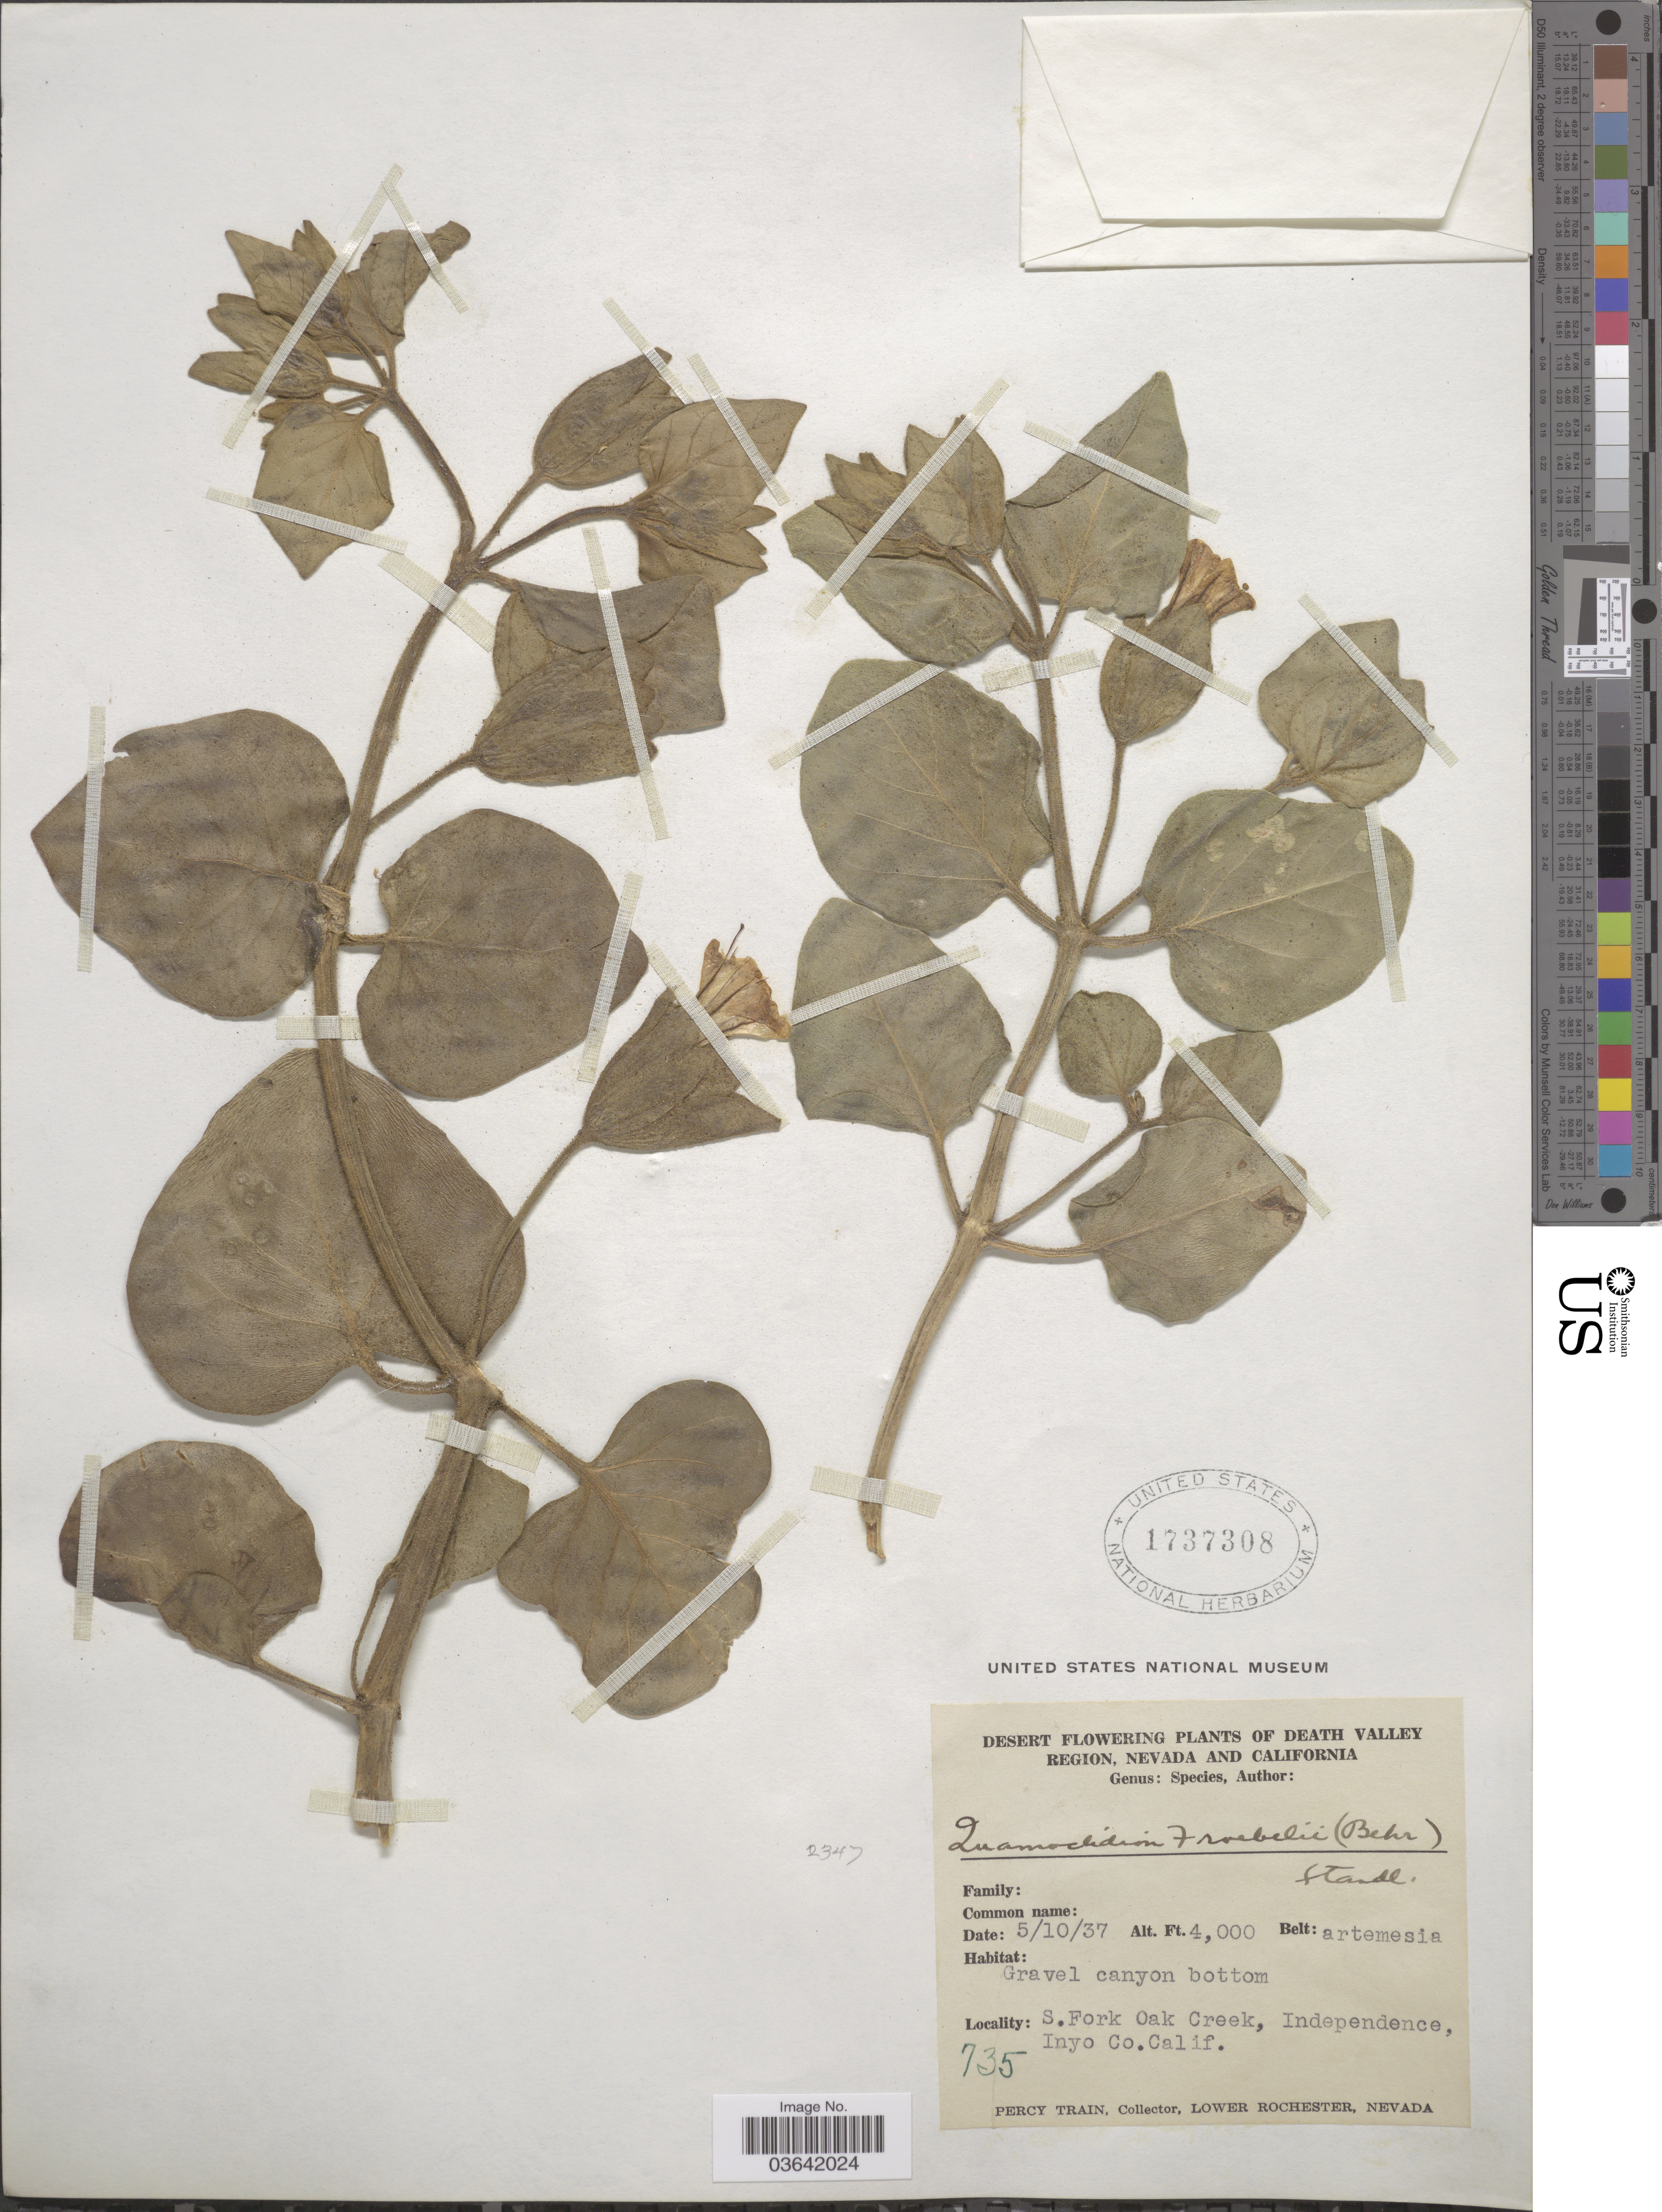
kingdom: Plantae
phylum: Tracheophyta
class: Magnoliopsida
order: Caryophyllales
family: Nyctaginaceae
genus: Quamoclidion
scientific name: Quamoclidion froebelii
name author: Standl.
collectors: P. Train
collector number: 735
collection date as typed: Transcribed d/m/y: 10/5/37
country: United States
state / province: California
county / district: Inyo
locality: Death Valley Region. S. Fork Oak Creek, Independence, Inyo Co.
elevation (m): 1219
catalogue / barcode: US 1737308